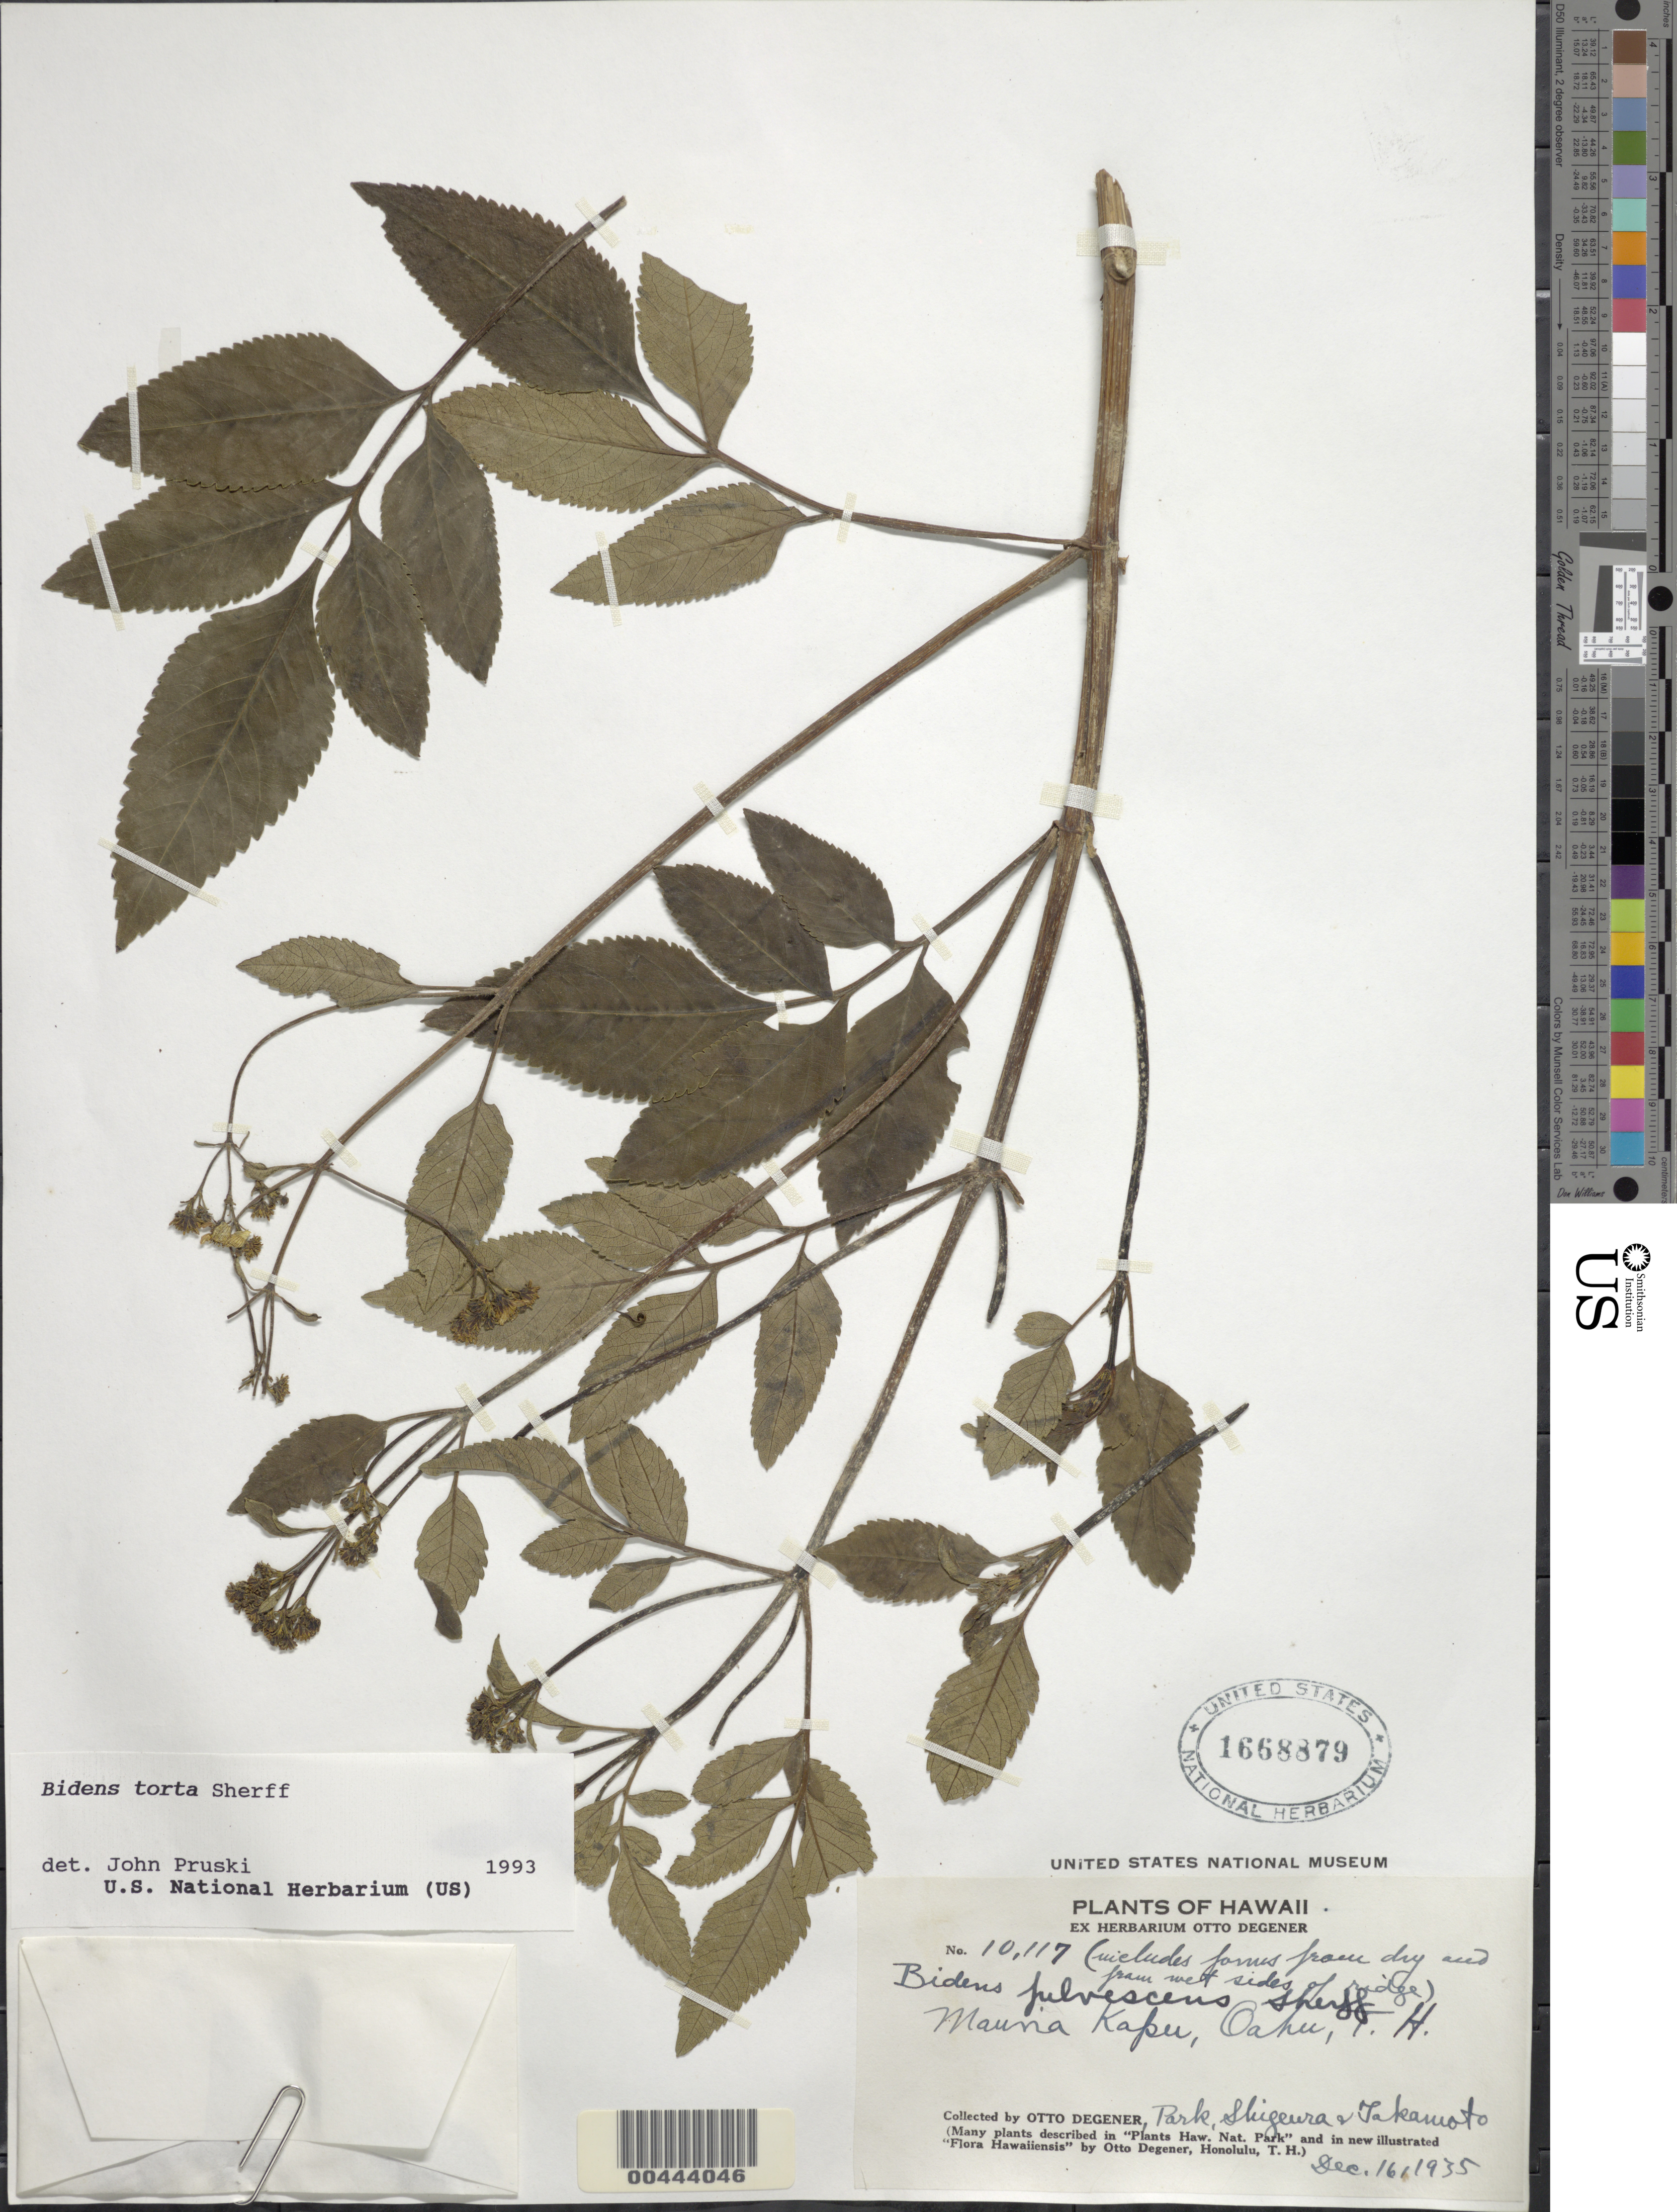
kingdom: Plantae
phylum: Tracheophyta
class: Magnoliopsida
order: Asterales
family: Asteraceae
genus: Bidens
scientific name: Bidens torta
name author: Sherff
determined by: Pruski, J. F.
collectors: O. Degener, Park, Shigeura & -. Takamoto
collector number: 10117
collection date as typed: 16 Dec 1935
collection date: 1935-12-16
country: United States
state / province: Hawaii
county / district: Honolulu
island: Oahu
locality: Mauna Kapu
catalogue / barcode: US 1668879